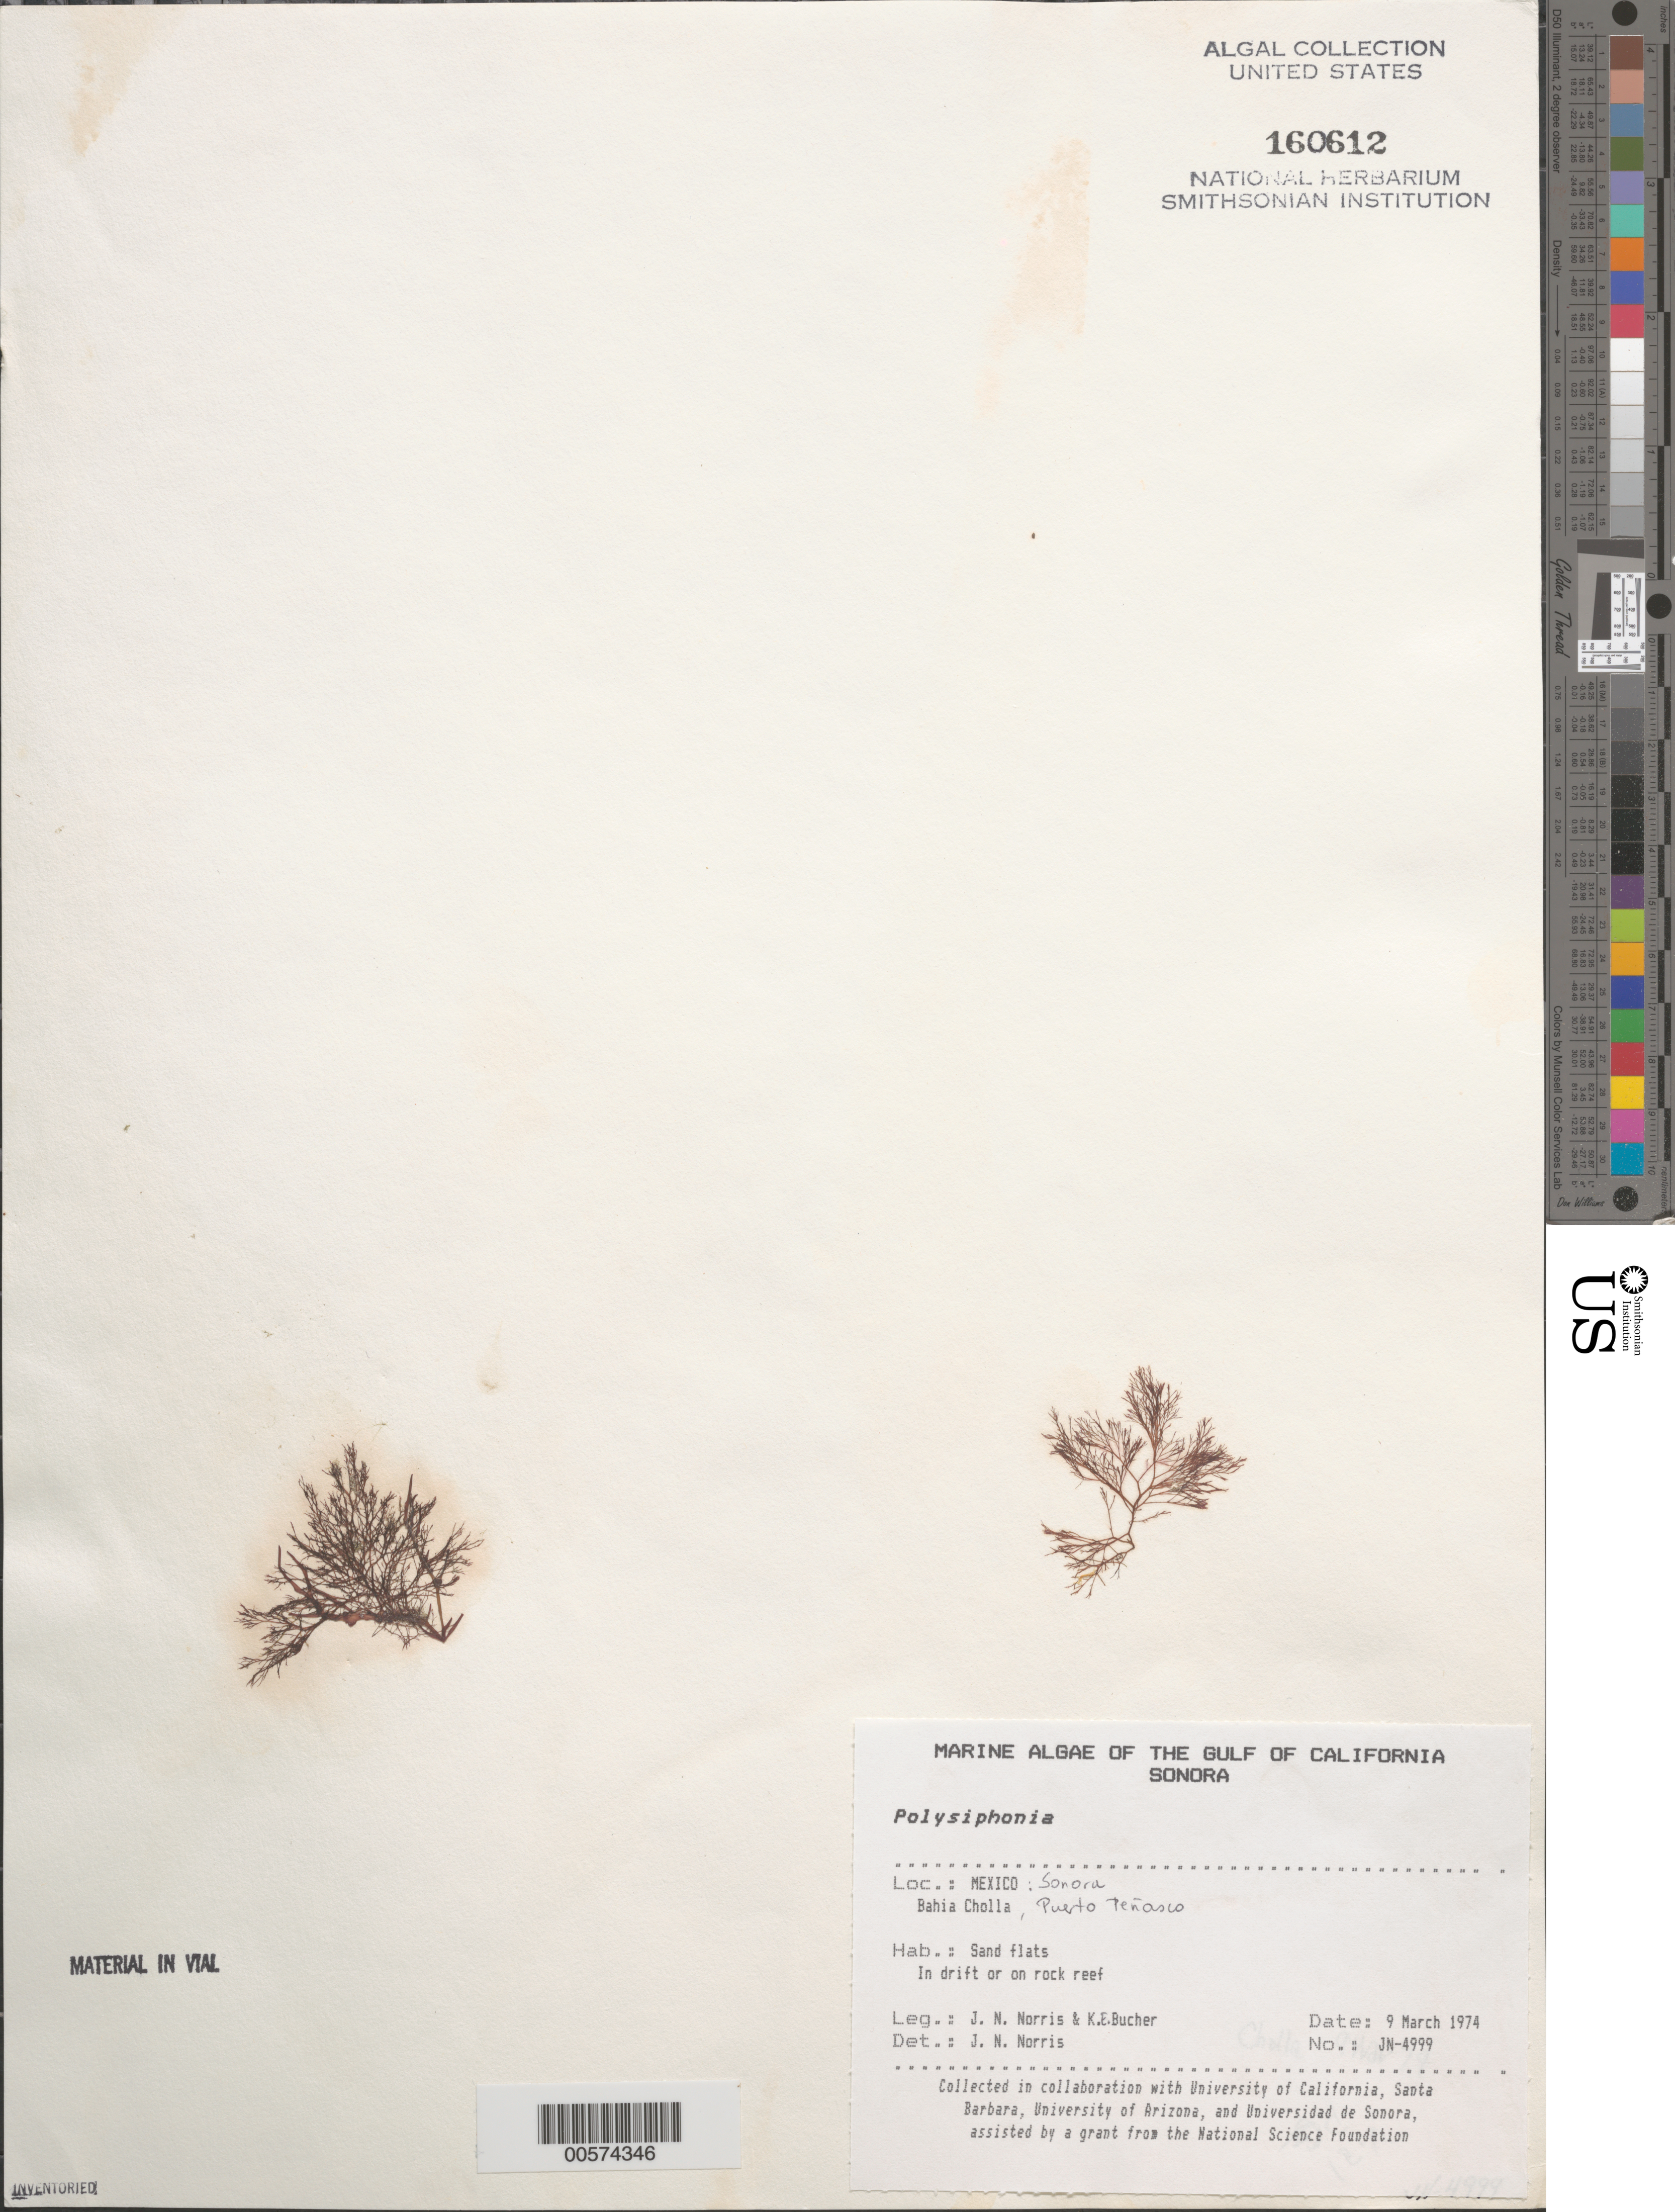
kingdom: Plantae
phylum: Rhodophyta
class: Florideophyceae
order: Ceramiales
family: Rhodomelaceae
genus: Polysiphonia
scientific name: Polysiphonia sp.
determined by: Norris, James N.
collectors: J. N. Norris & K. E. Bucher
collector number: JN-4999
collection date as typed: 09 Mar 1974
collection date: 1974-03-09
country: Mexico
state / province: Sonora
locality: Bahia Cholla, Puerto Penasco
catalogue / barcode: US 160612